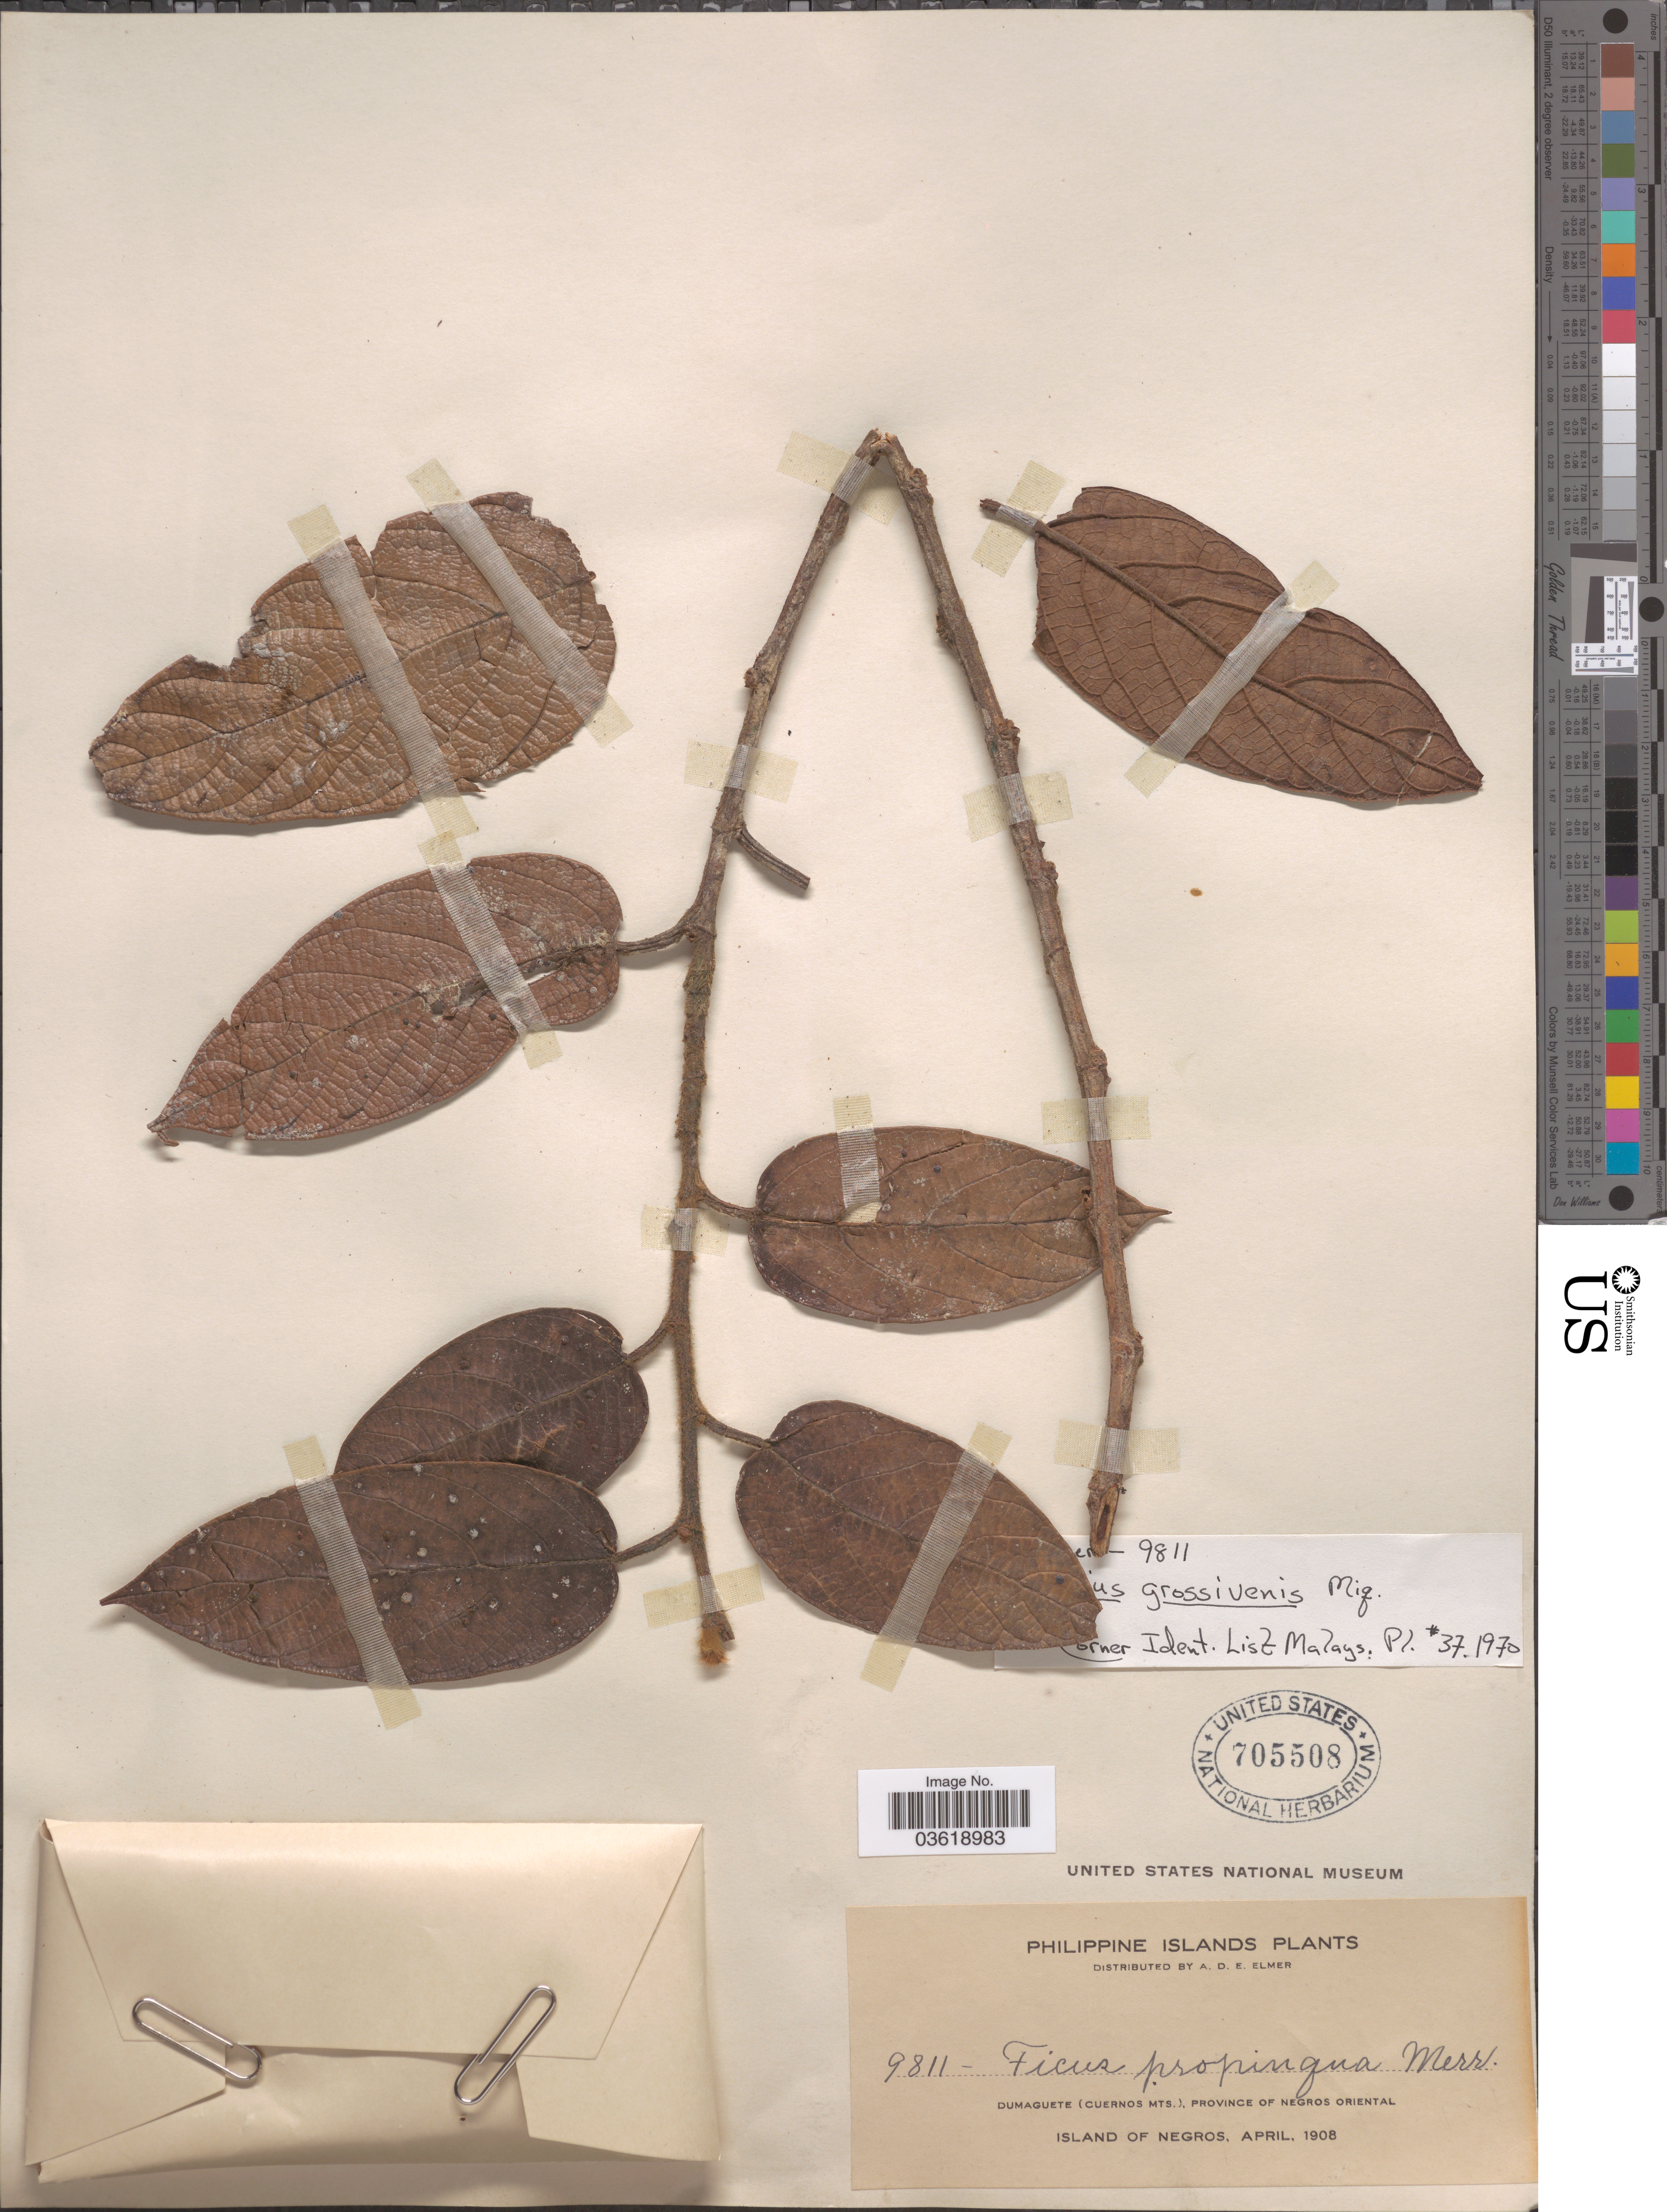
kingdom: Plantae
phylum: Tracheophyta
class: Magnoliopsida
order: Rosales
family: Moraceae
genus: Ficus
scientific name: Ficus grossivenis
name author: Miq.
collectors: A. D. E. Elmer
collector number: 9811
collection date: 1908-04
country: Philippines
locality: Dumaguete (Cuernos Mts.), Province of Negros Oriental. Island of Negros.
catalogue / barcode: US 705508